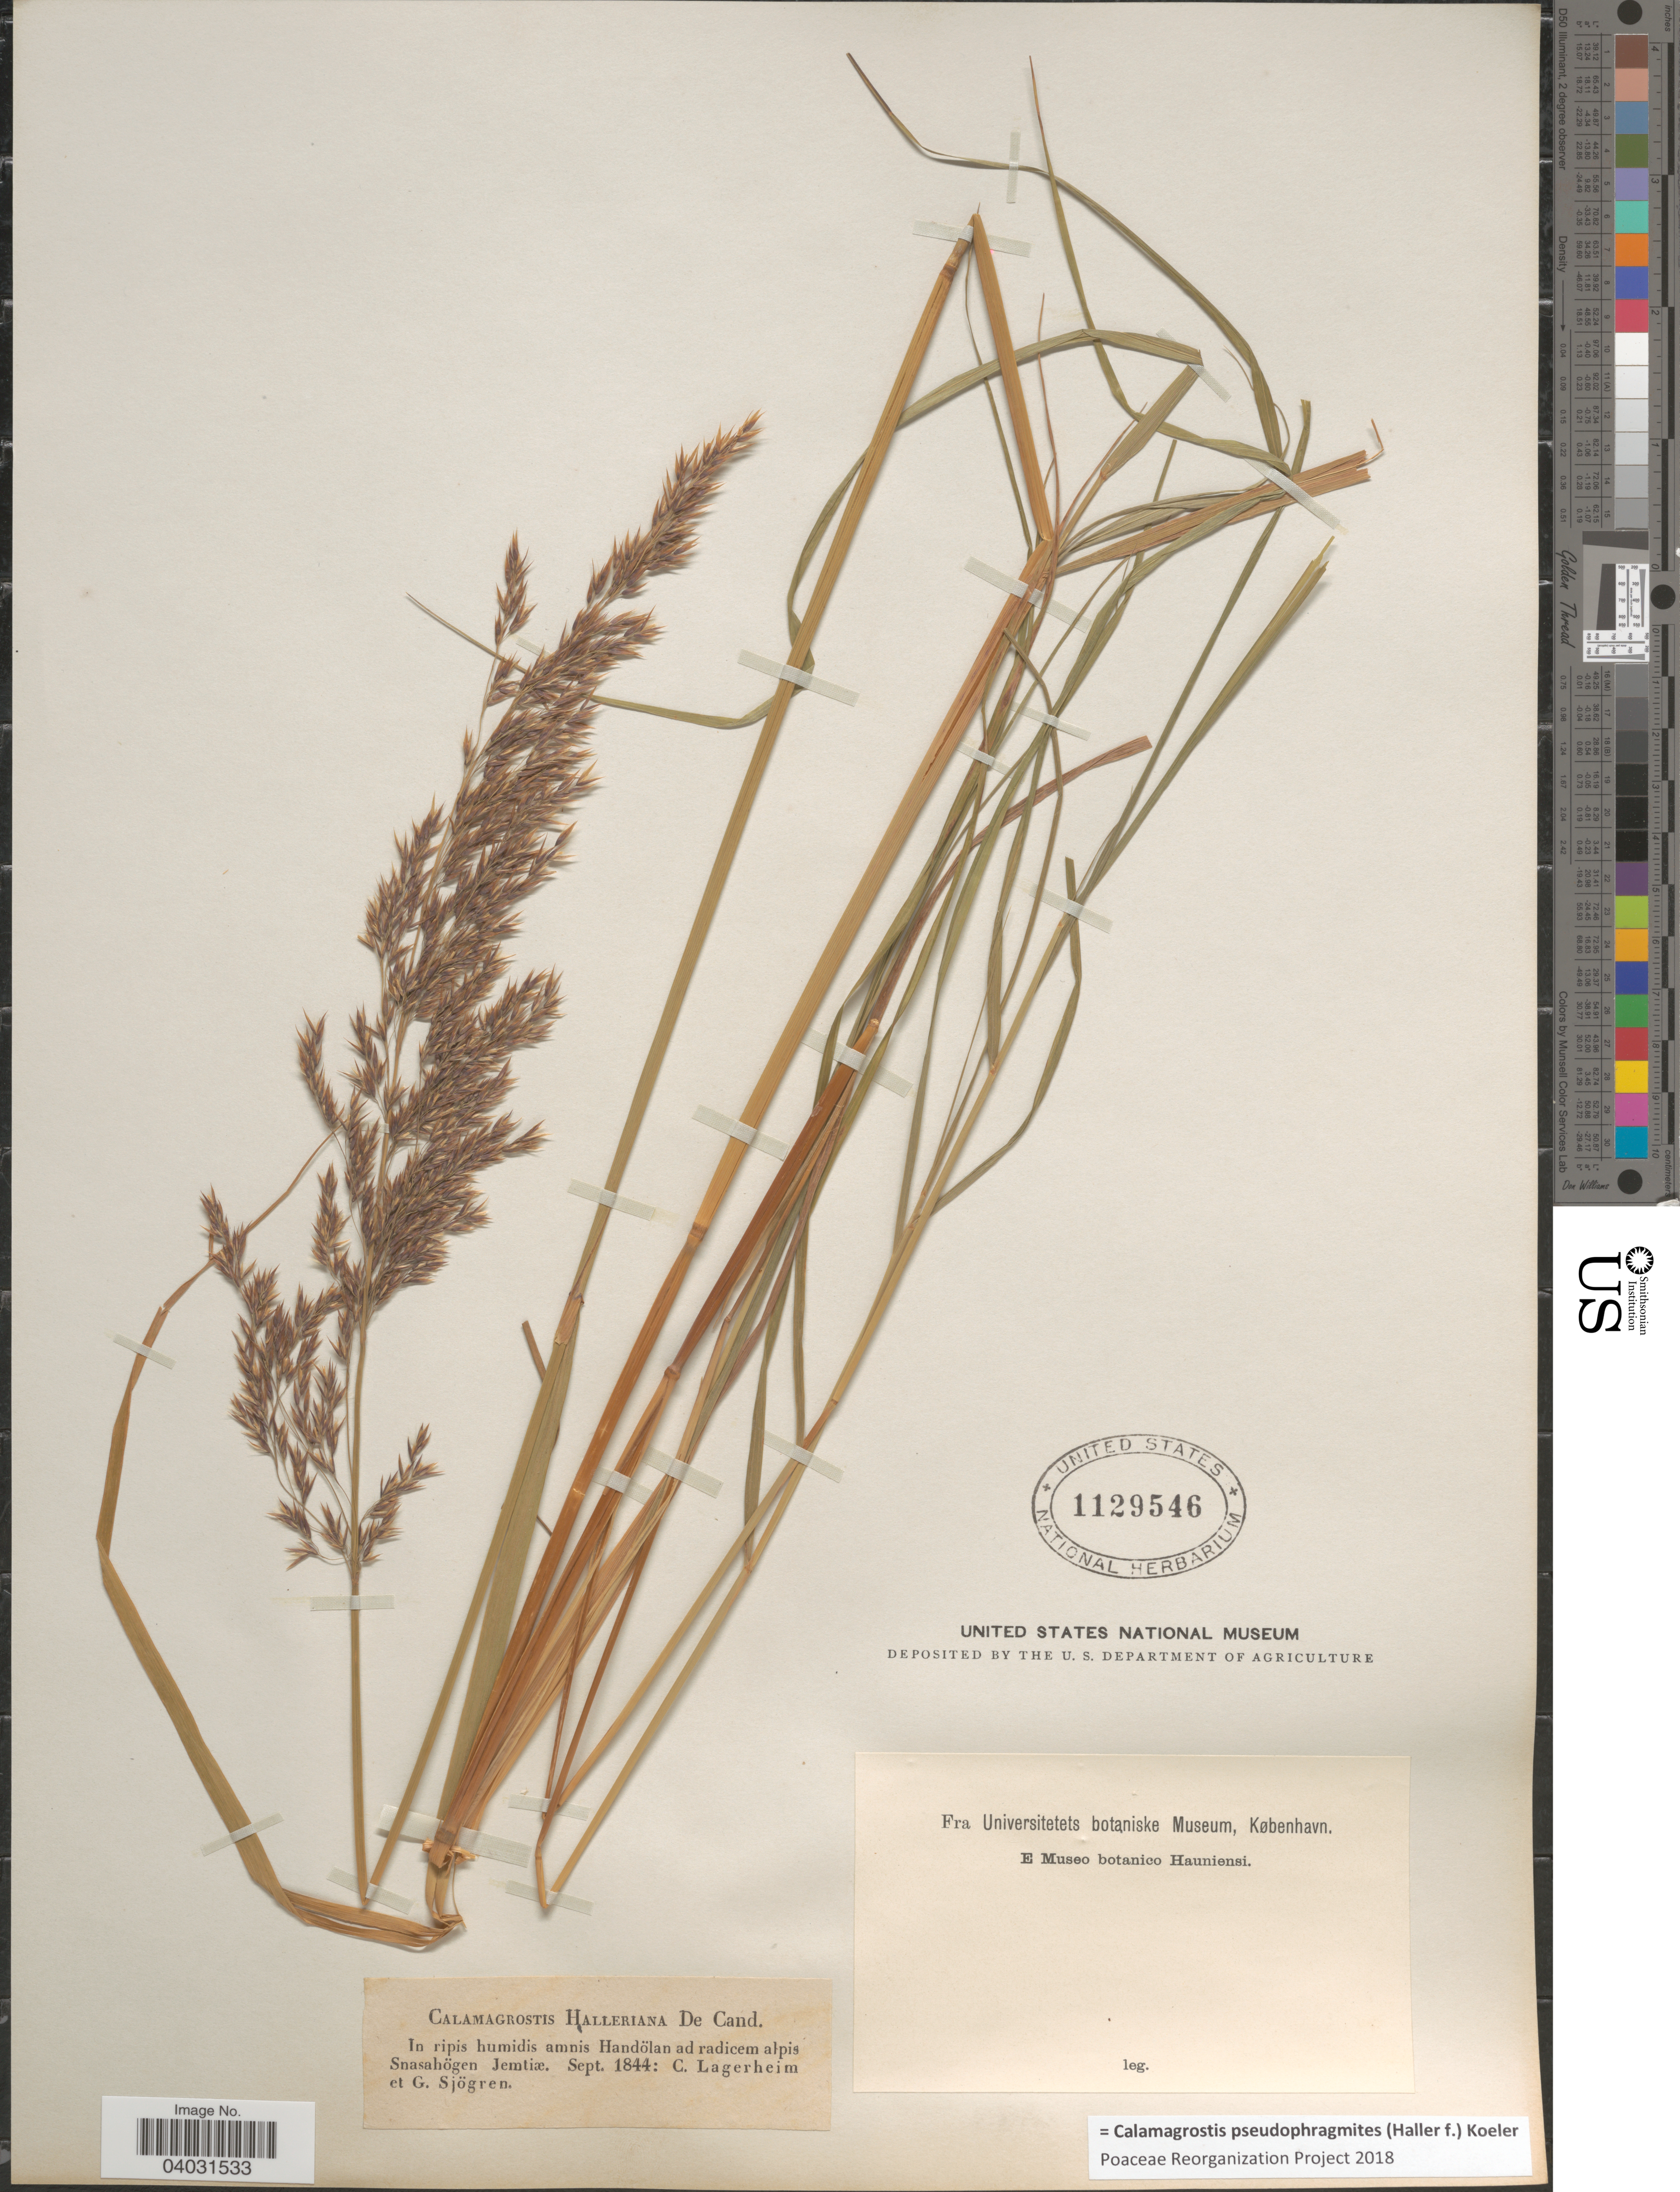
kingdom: Plantae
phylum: Tracheophyta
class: Liliopsida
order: Poales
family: Poaceae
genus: Calamagrostis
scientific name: Calamagrostis pseudophragmites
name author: (Haller f.) Koeler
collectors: C. Lagerheim & G. Sjögren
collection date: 1844-09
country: Sweden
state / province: Jämtland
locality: In ripis humidis amnis Handölan ad radicem alpis Snasahögen Jemtiæ.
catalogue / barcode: US 1129546